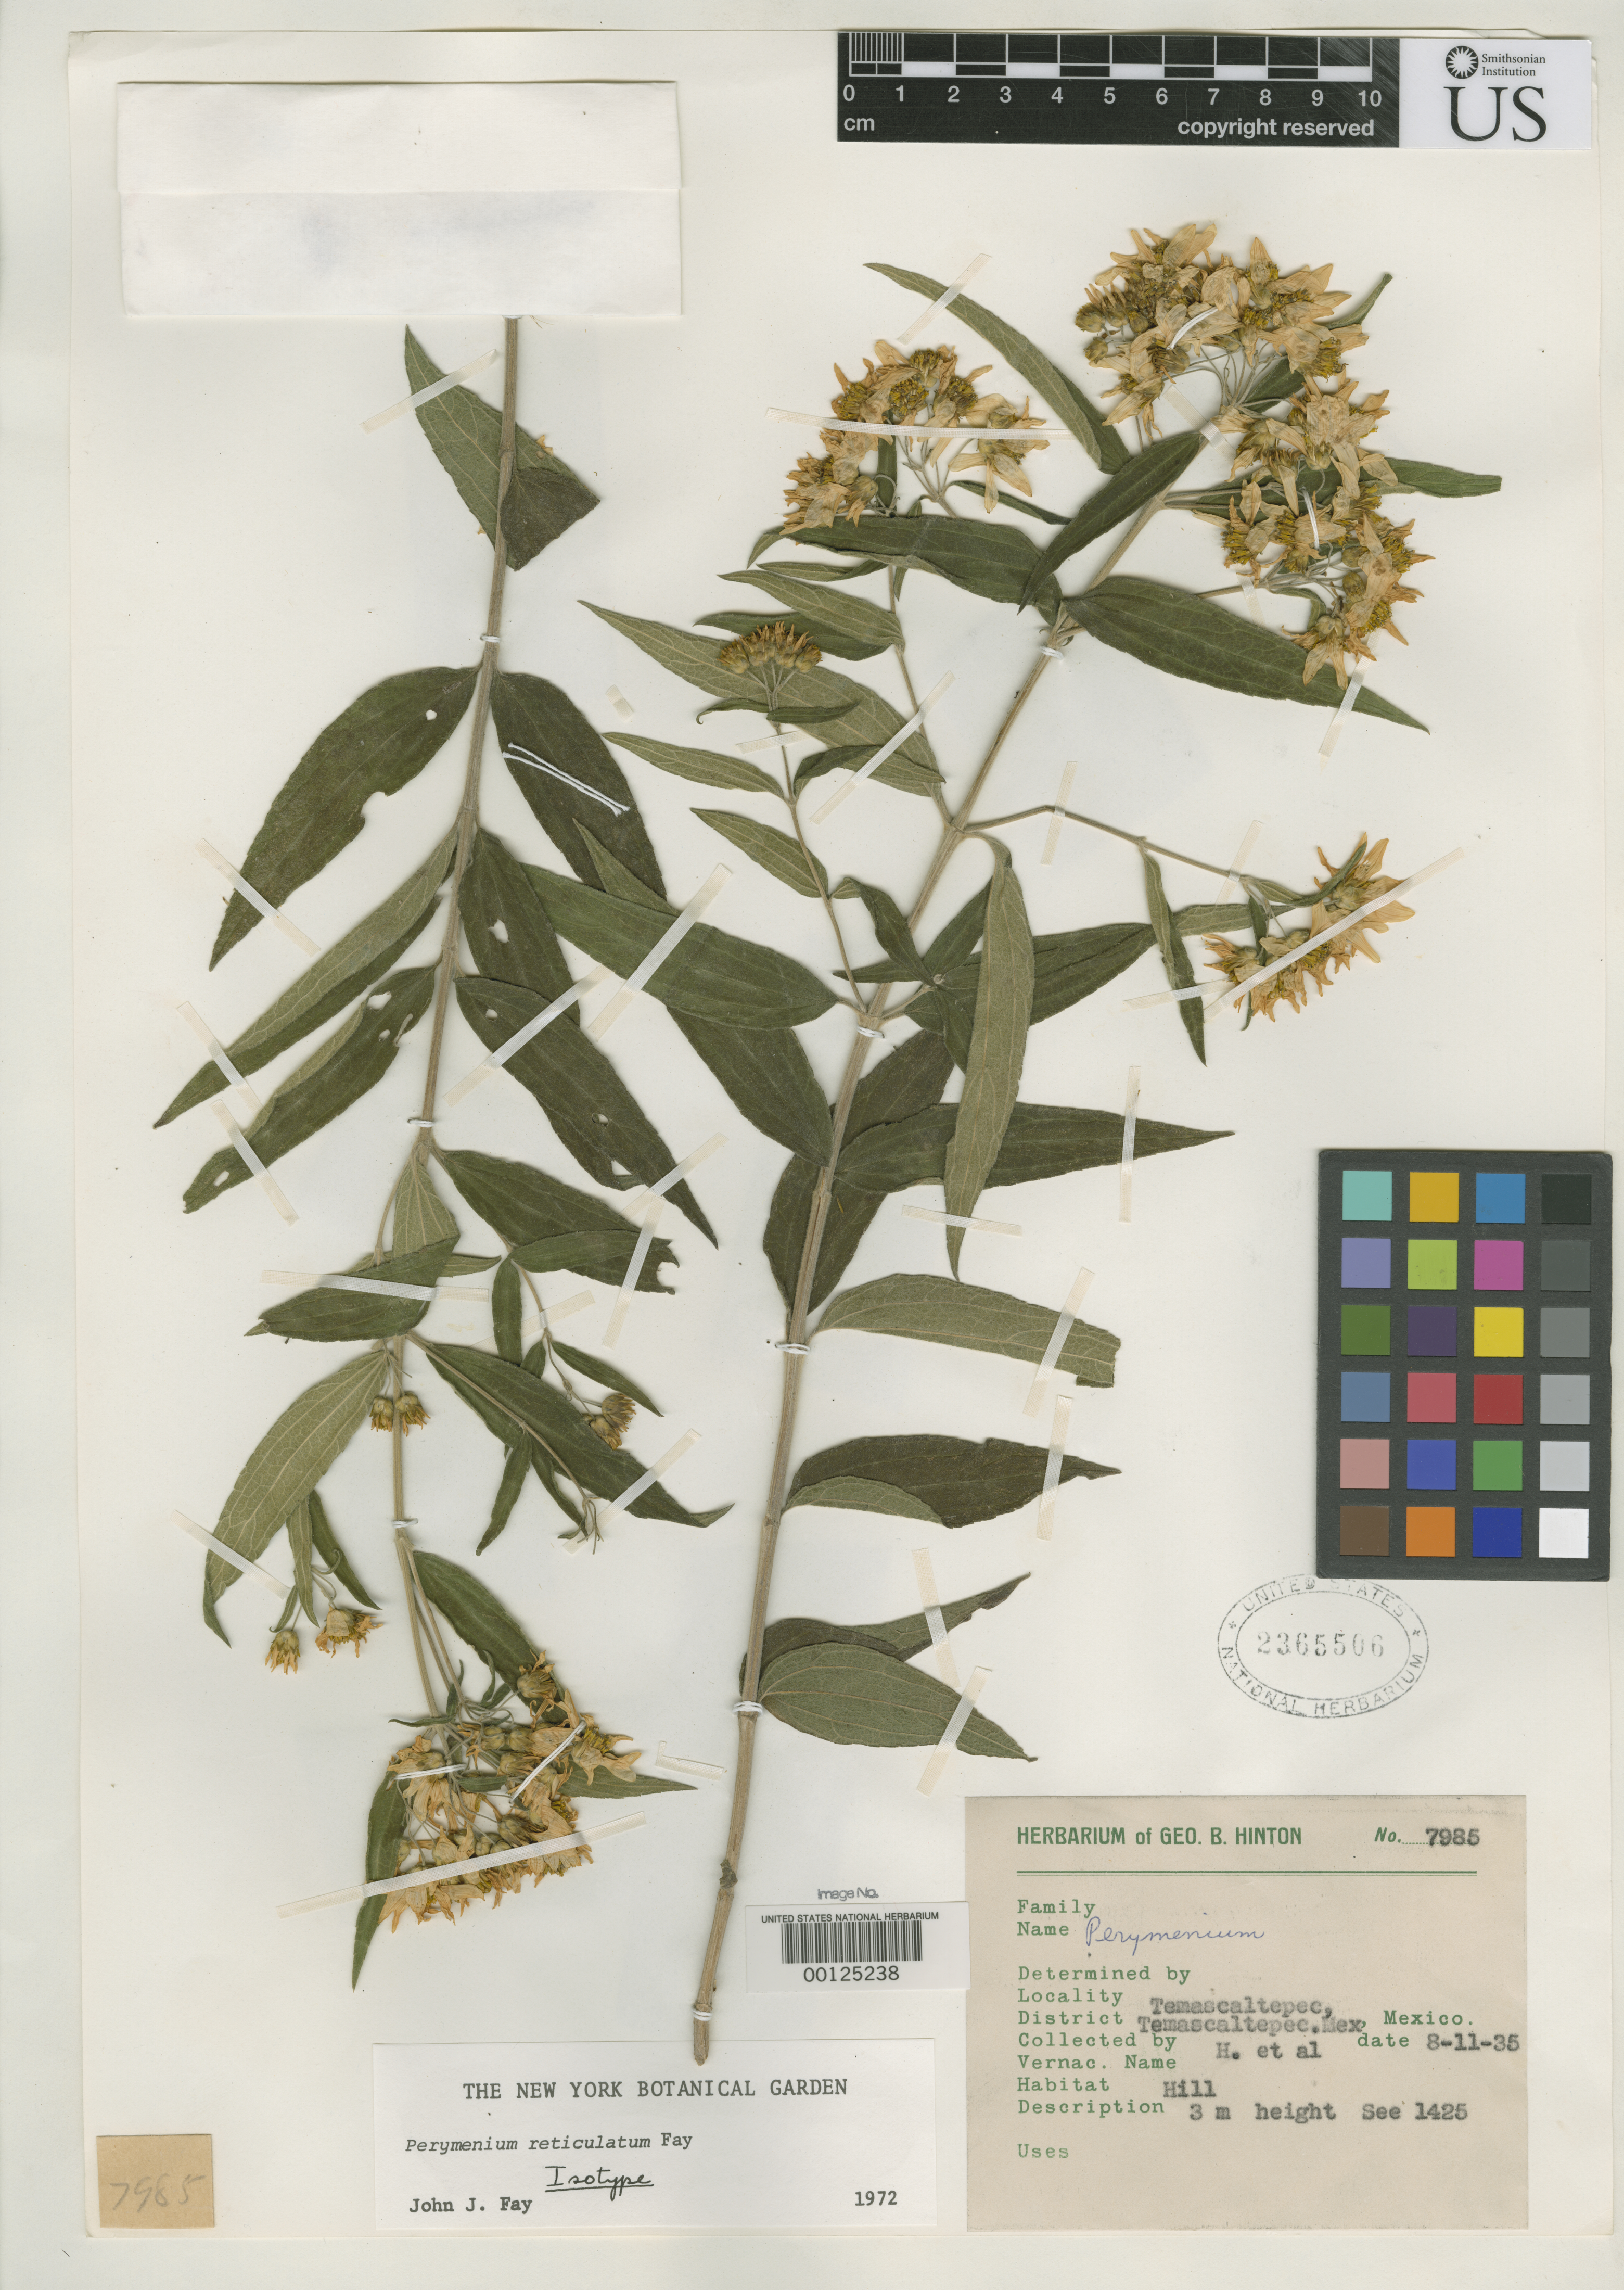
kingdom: Plantae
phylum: Tracheophyta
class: Magnoliopsida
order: Asterales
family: Asteraceae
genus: Perymenium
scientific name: Perymenium reticulatum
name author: Fay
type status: Isotype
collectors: G. B. Hinton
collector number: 7985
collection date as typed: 11 Aug 1935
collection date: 1935-08-11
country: Mexico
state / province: México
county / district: Temascaltepec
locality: Temascaltepec.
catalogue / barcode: US 2365506